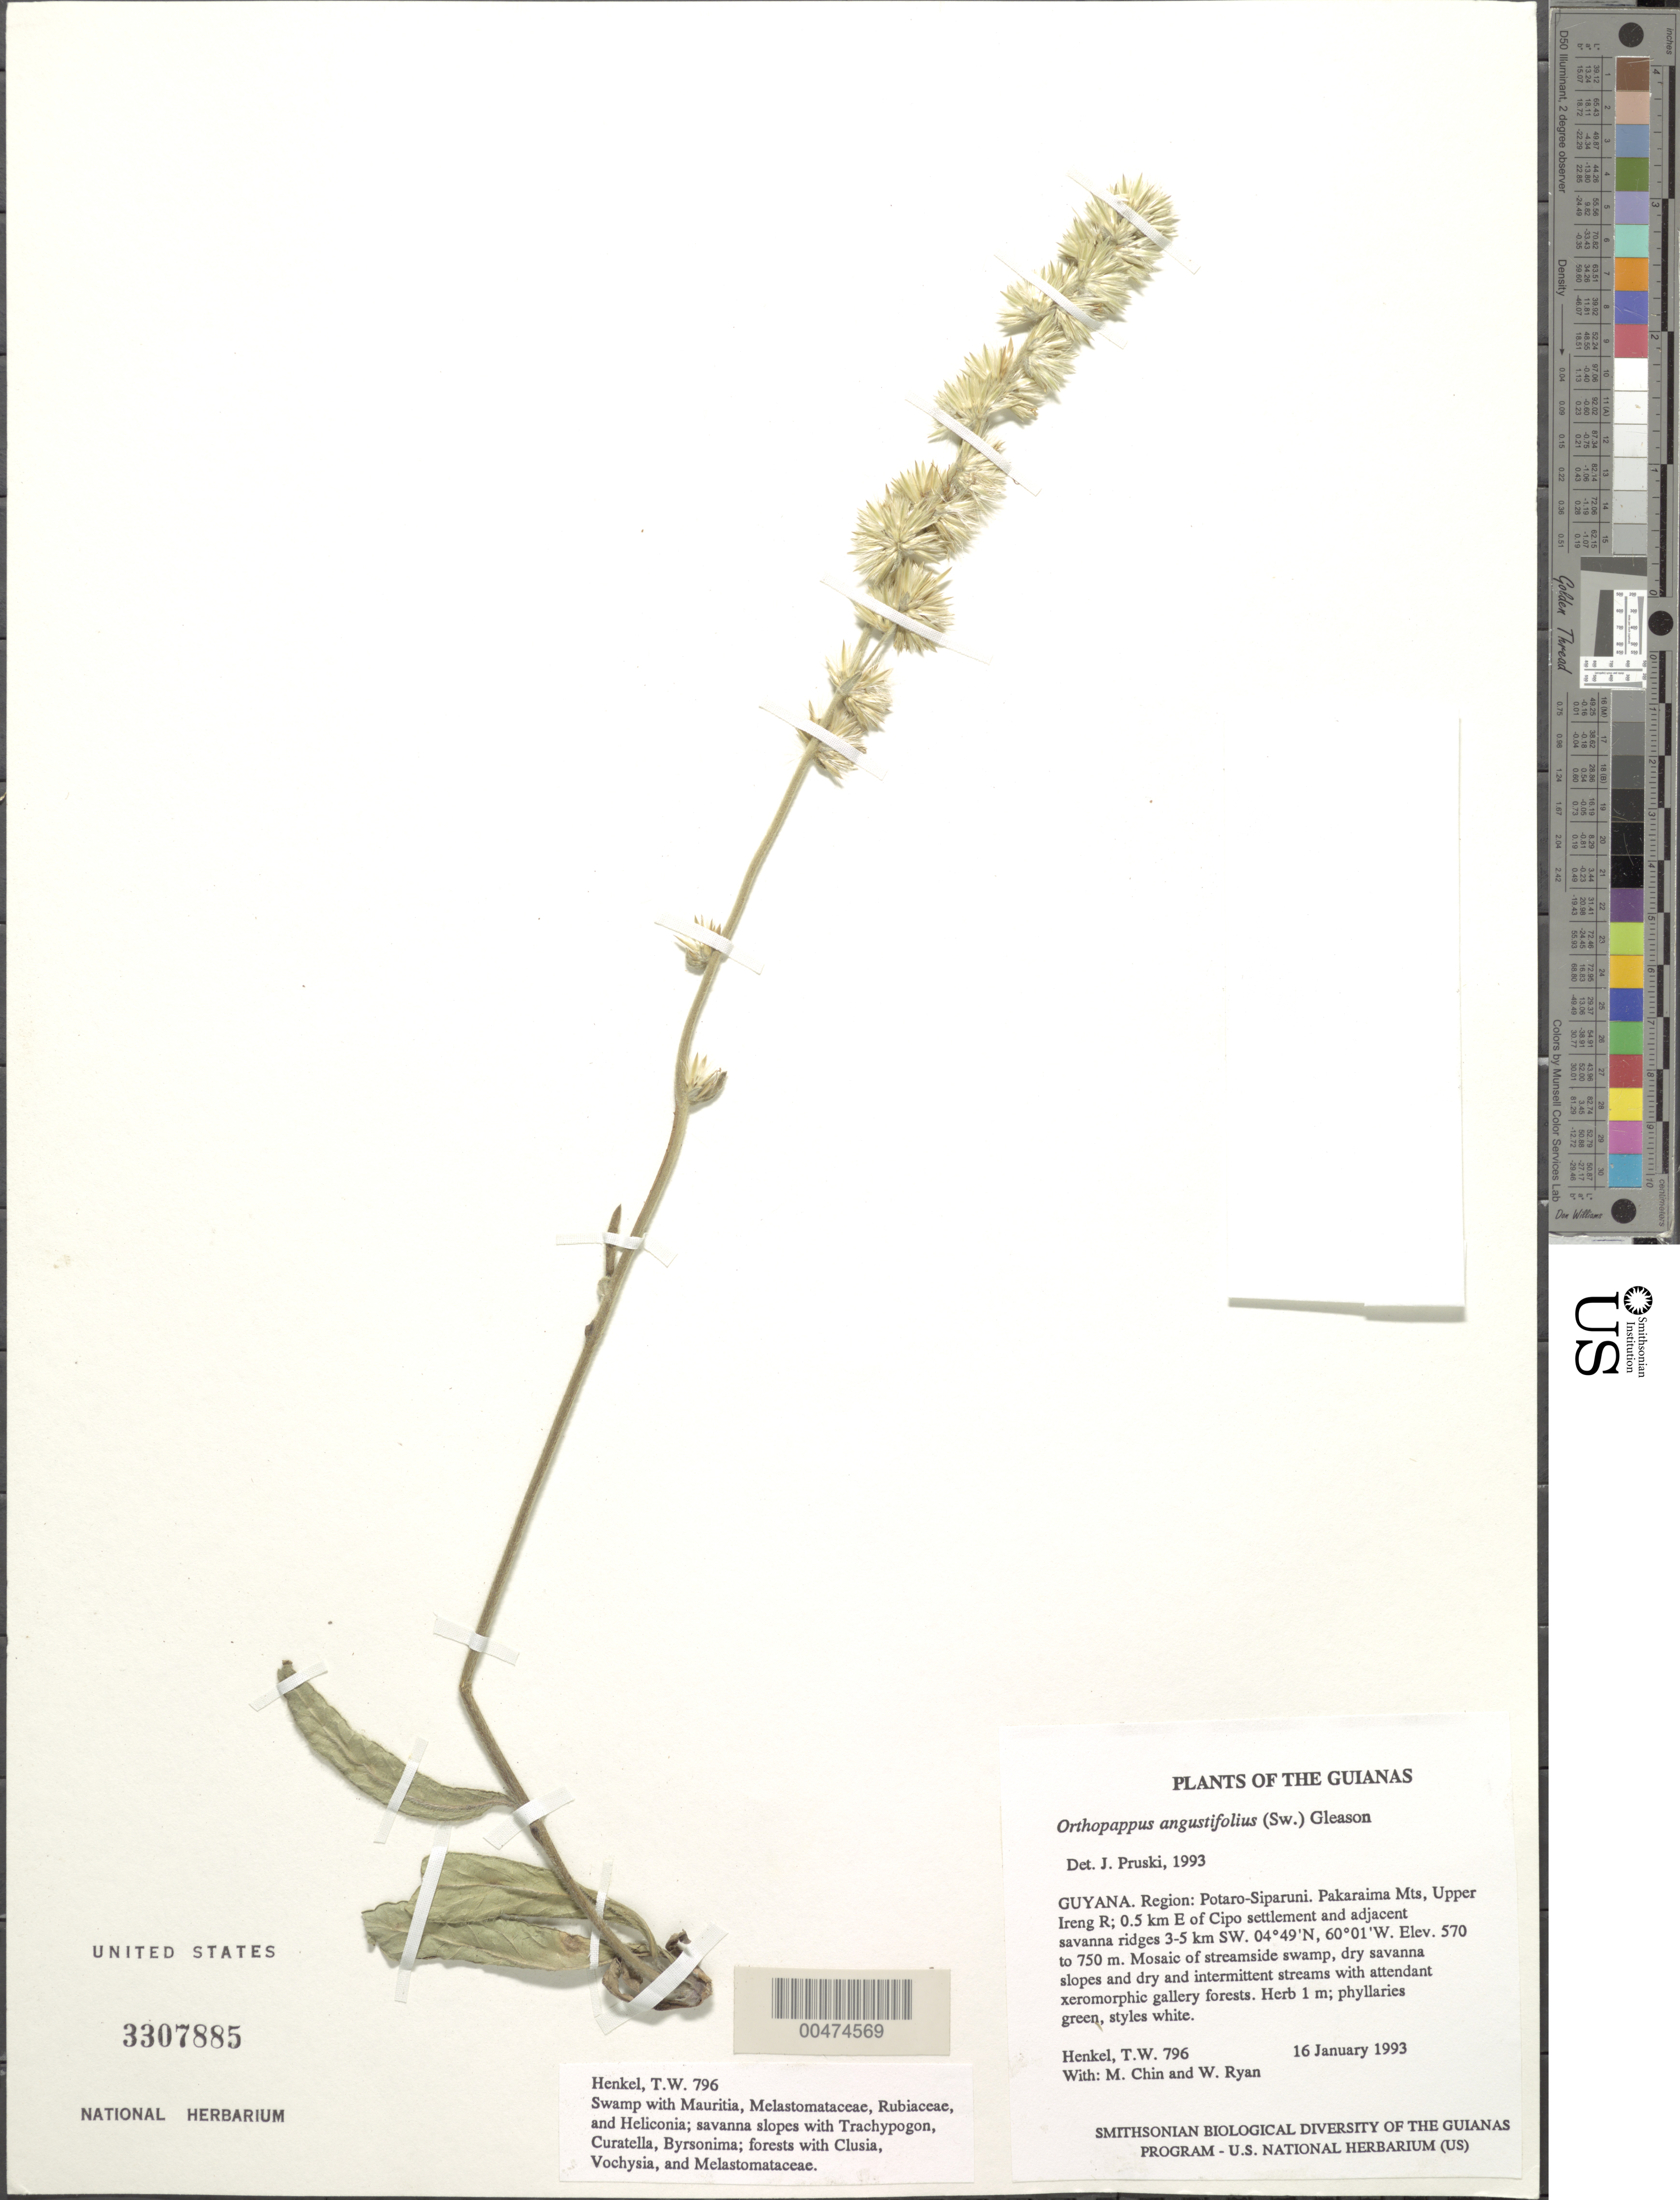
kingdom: Plantae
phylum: Tracheophyta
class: Magnoliopsida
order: Asterales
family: Asteraceae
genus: Orthopappus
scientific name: Orthopappus angustifolius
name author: (Sw.) Gleason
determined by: Pruski, J. F.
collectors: T. Henkel, M. Chin & W. Ryan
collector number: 796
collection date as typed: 16 January 1993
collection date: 1993-01-16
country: Guyana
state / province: Potaro-Siparuni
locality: Pakaraima Mts, Upper Ireng R; 0.5 km E of Cipo settlement and adjacent savanna ridges 3-5 km SW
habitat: Mosaic of streamside swamp, dry savanna slopes and dry and intermittent streams with attendant xeromorphic gallery forests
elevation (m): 570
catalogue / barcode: US 3307885